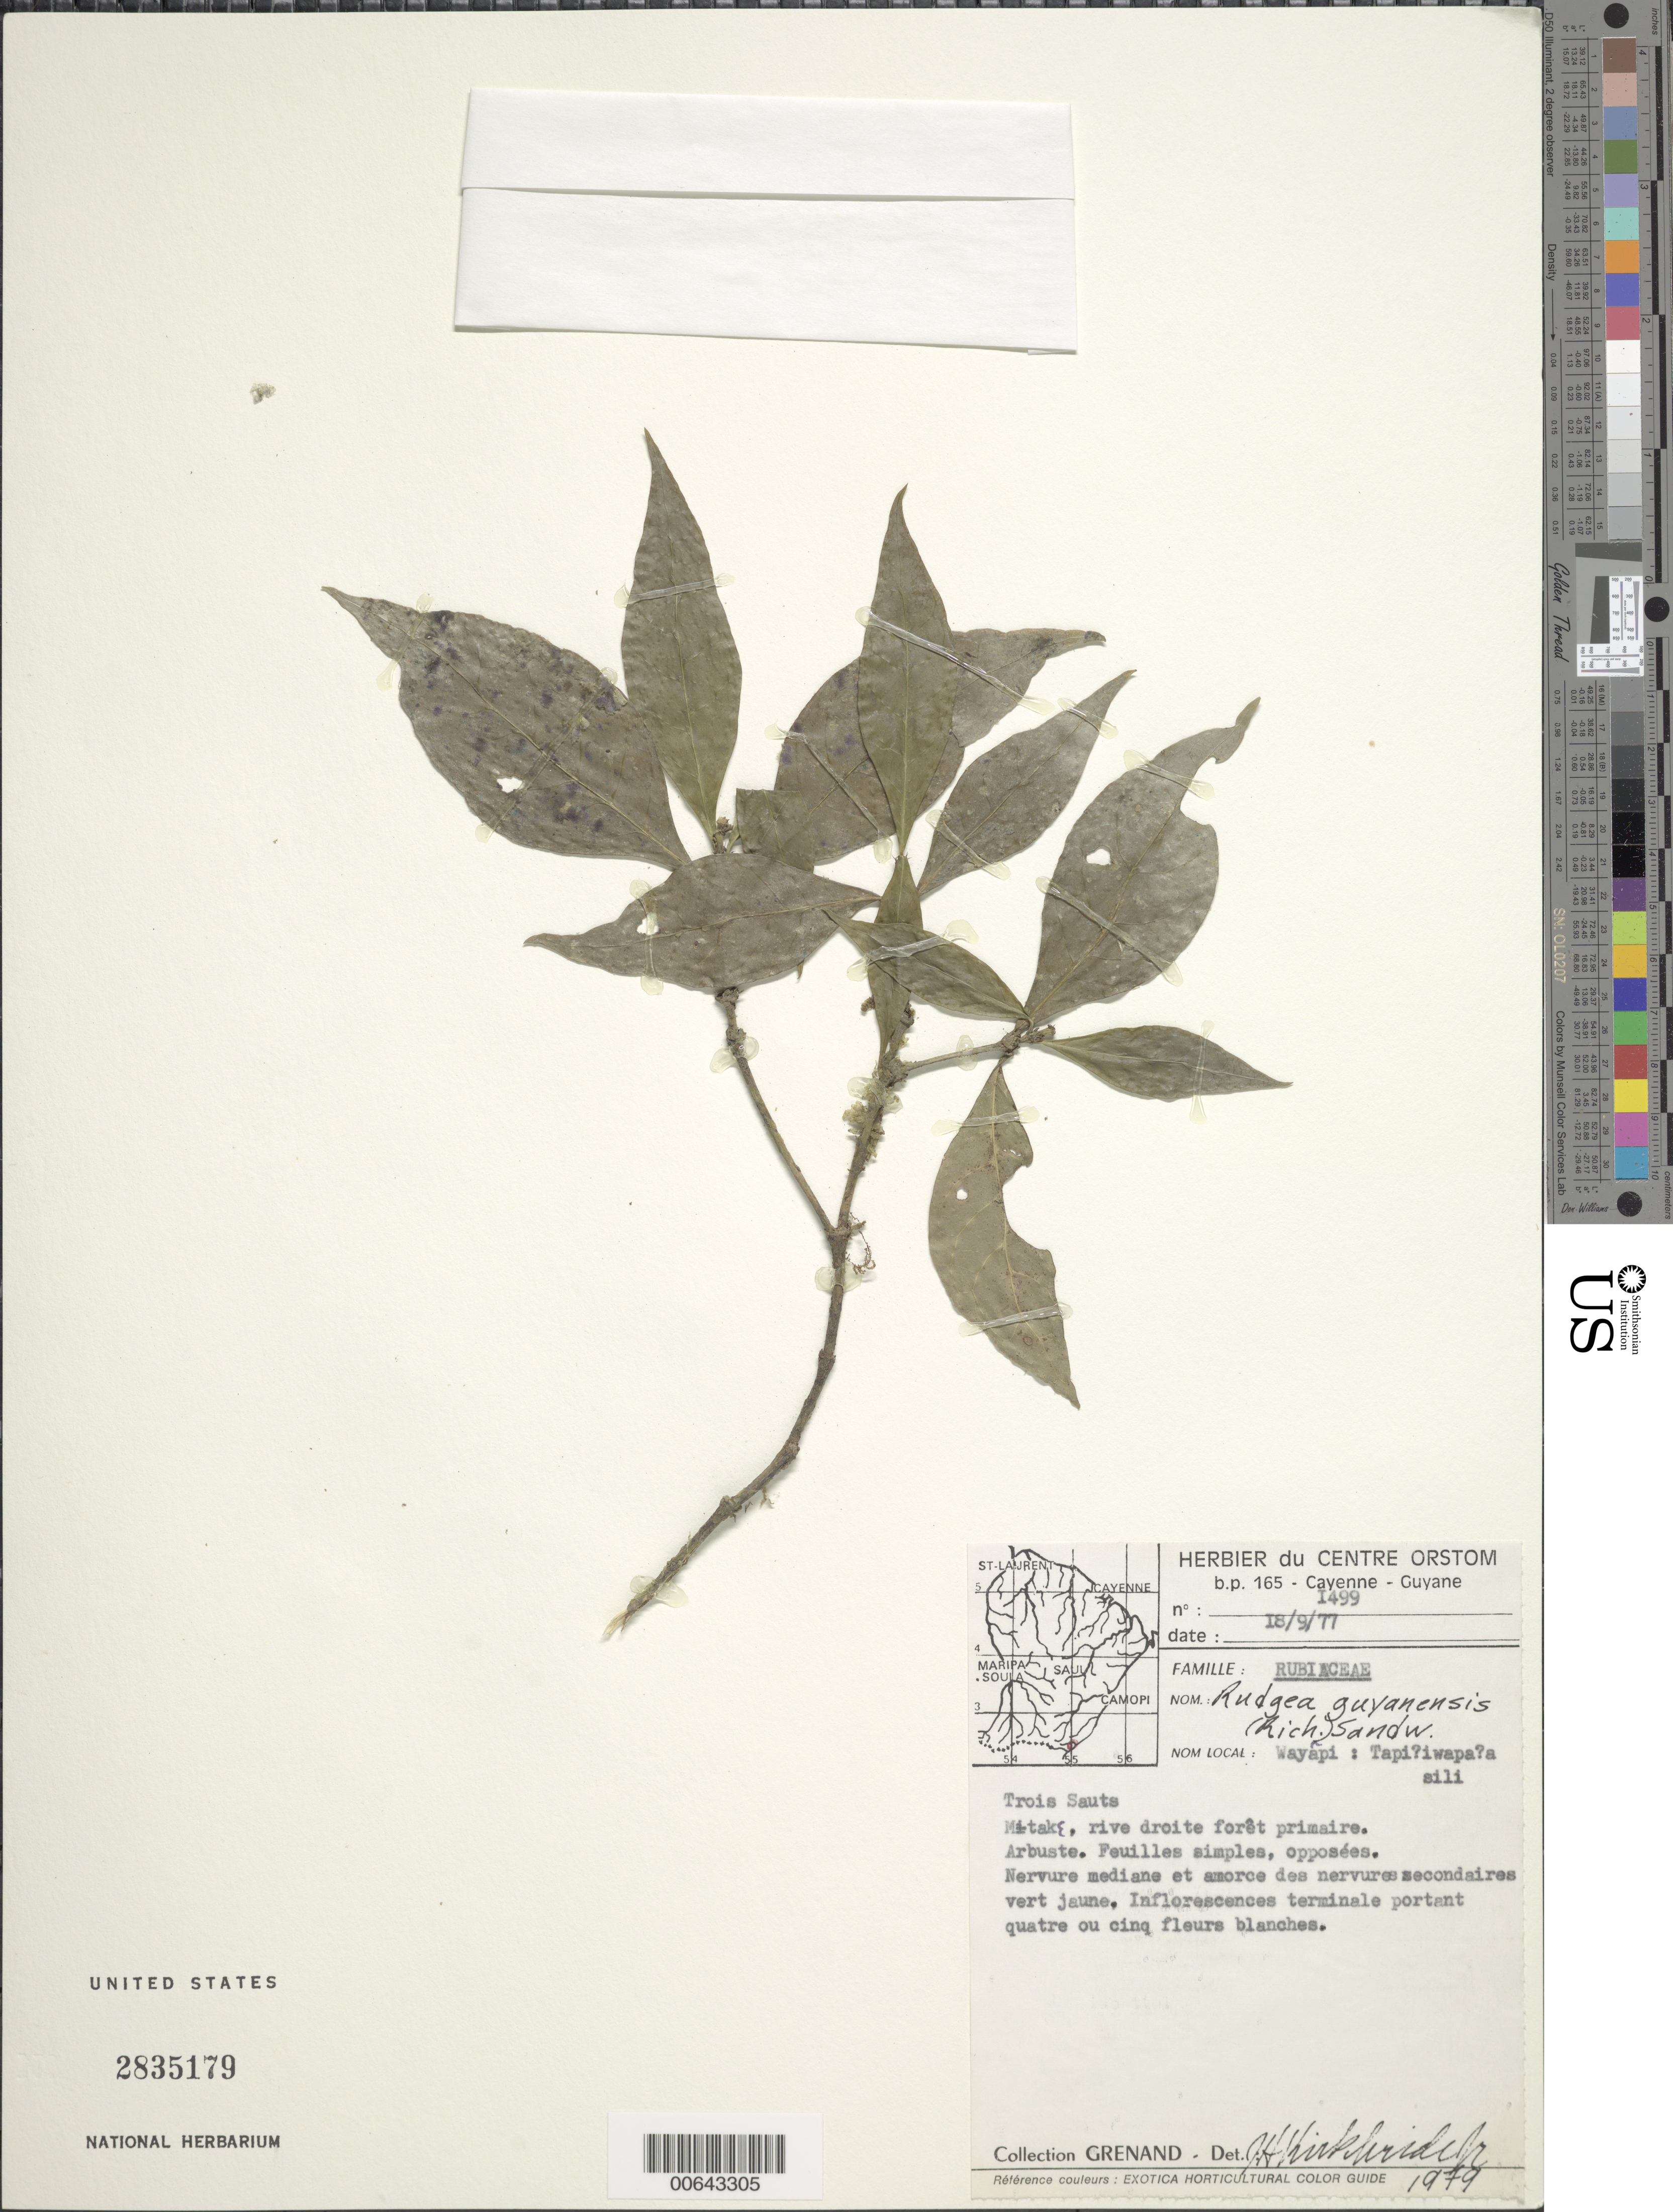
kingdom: Plantae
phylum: Tracheophyta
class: Magnoliopsida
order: Gentianales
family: Rubiaceae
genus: Rudgea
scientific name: Rudgea guyanensis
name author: (A. Rich.) Sandwith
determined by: Kirkbride, J. H.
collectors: P. Grenand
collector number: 1499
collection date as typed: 18-Sep-77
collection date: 1977-09-18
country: French Guiana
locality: Trois Sauts (Haut Oyapock)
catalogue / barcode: US 2835179